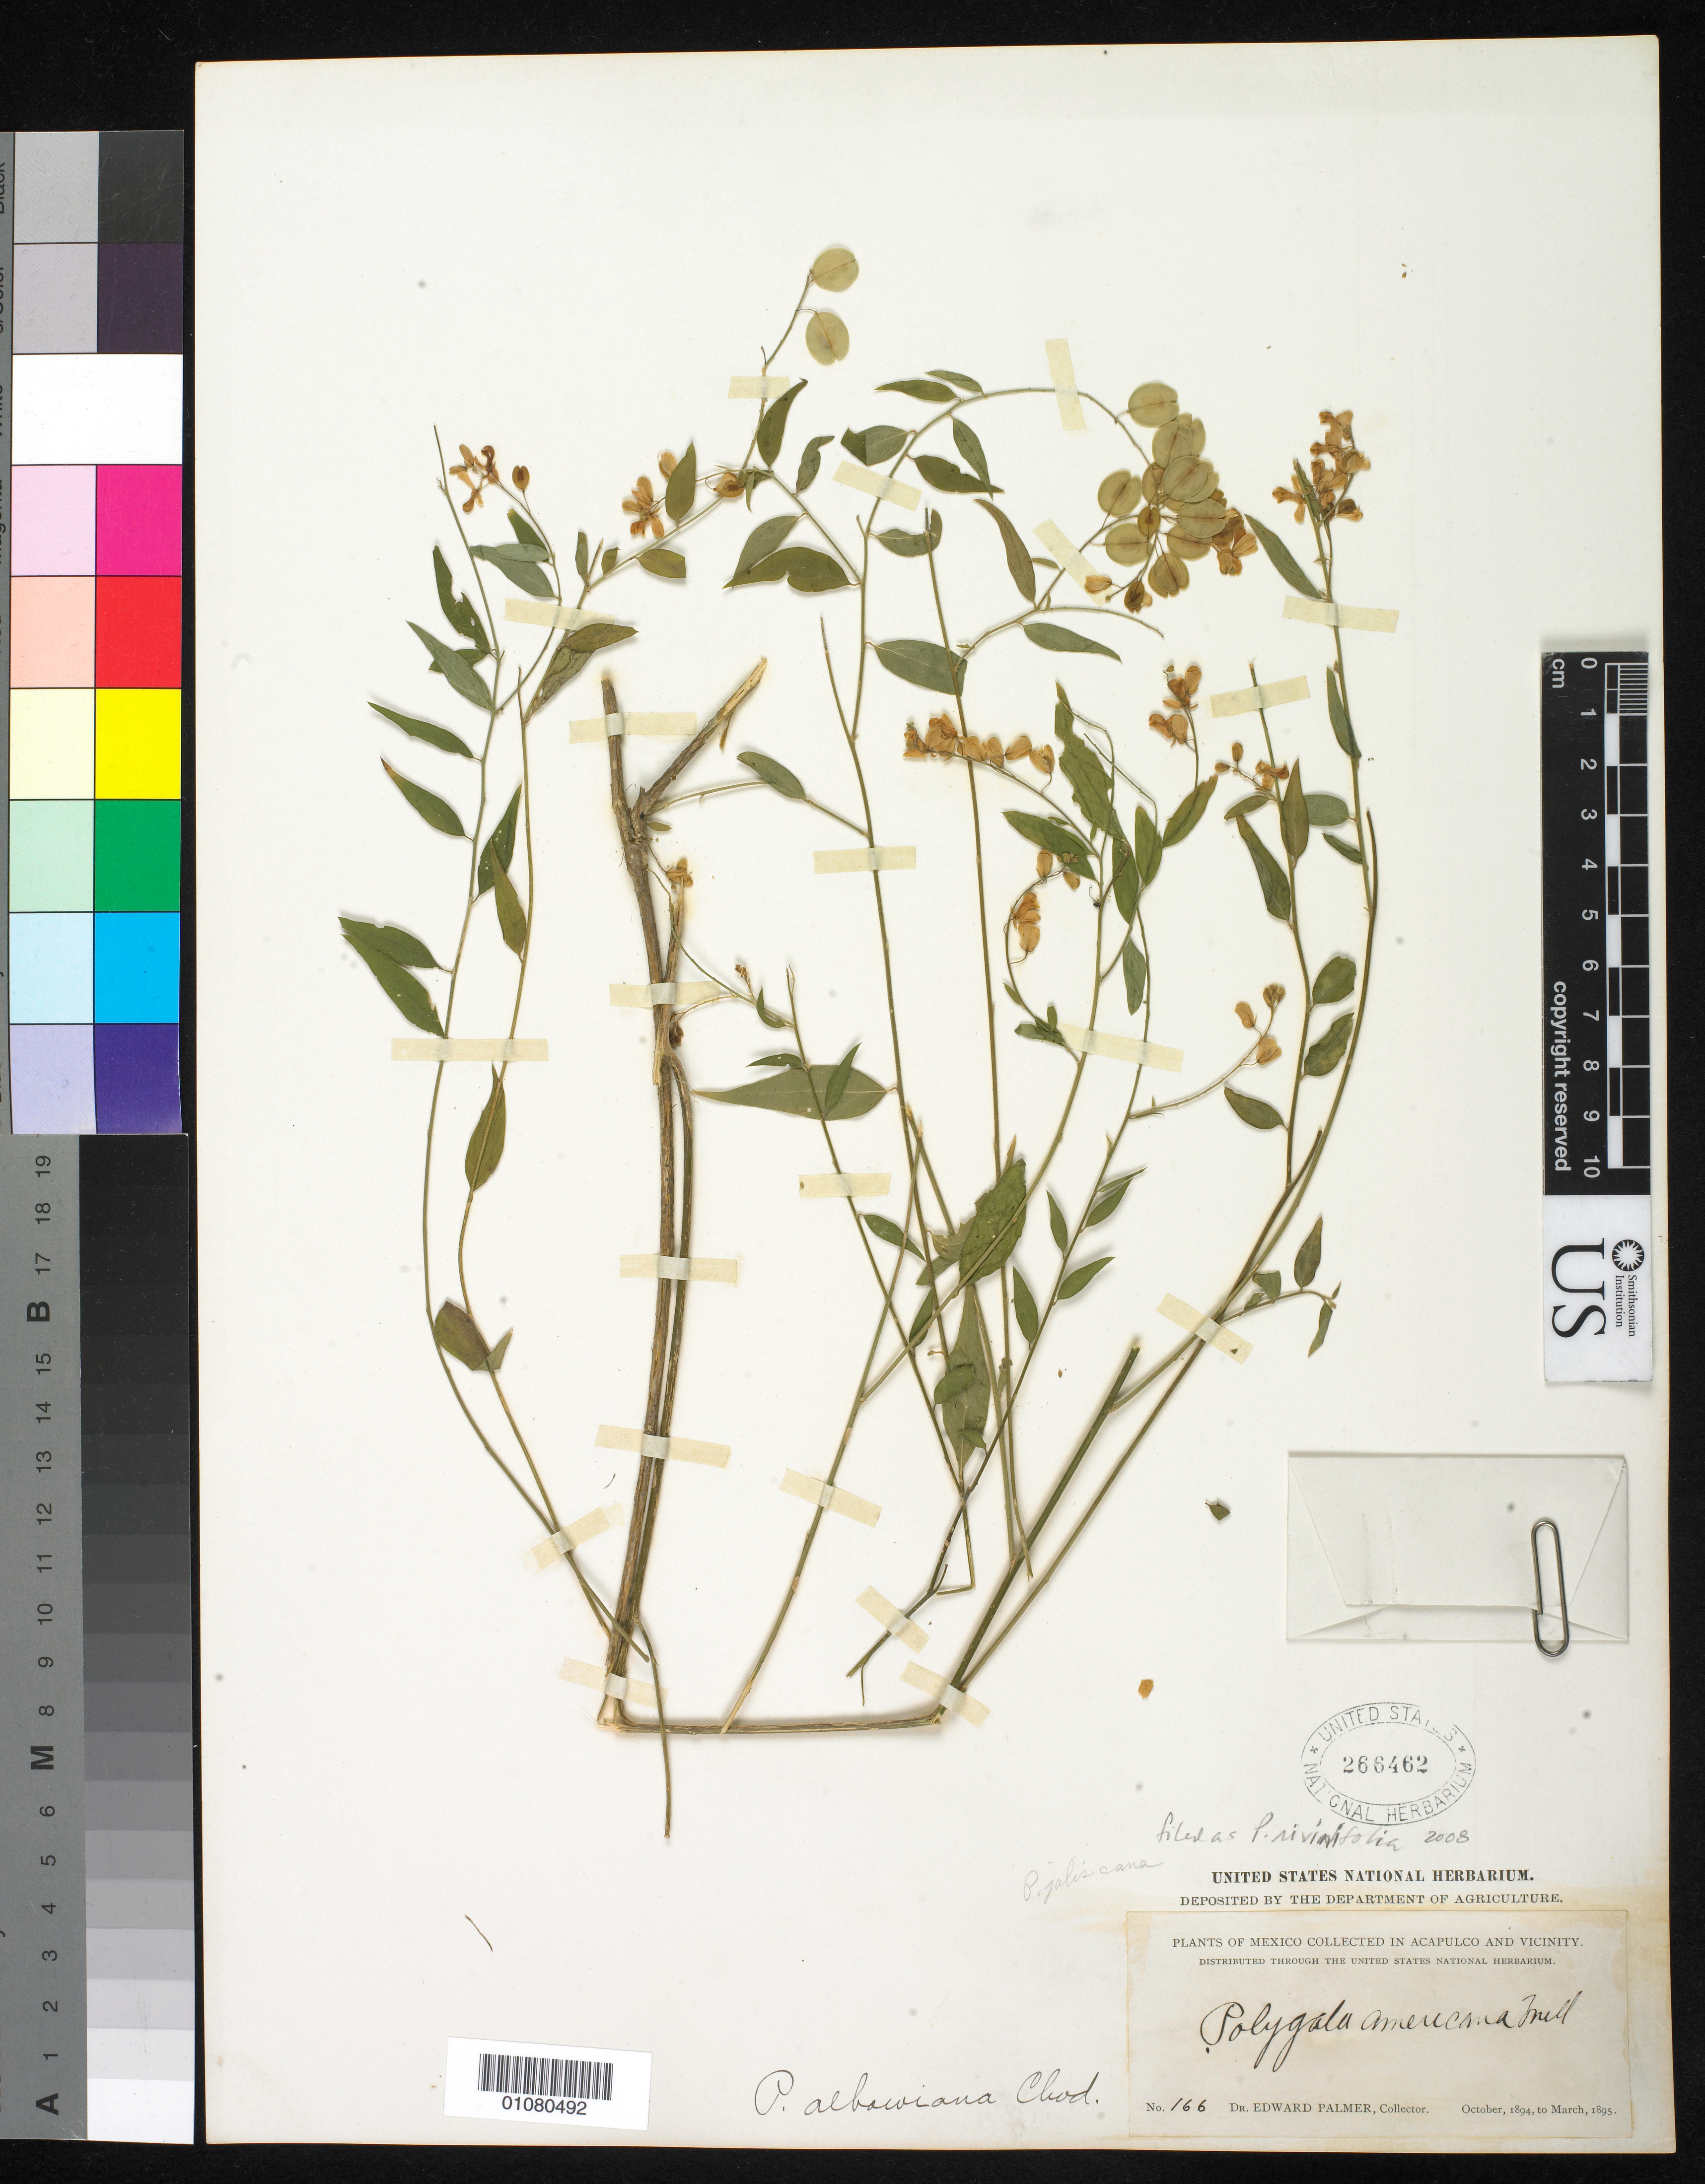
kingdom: Plantae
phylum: Tracheophyta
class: Magnoliopsida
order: Fabales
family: Polygalaceae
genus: Hebecarpa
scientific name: Hebecarpa rivinifolia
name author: (Kunth) J.R. Abbott & J.F.B. Pastore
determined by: Strong, Mark T., (BOT), Smithsonian Institution - National Museum of Natural History (UNITED STATES)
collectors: E. Palmer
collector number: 166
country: Mexico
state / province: Guerrero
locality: Acapulco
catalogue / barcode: US 266462